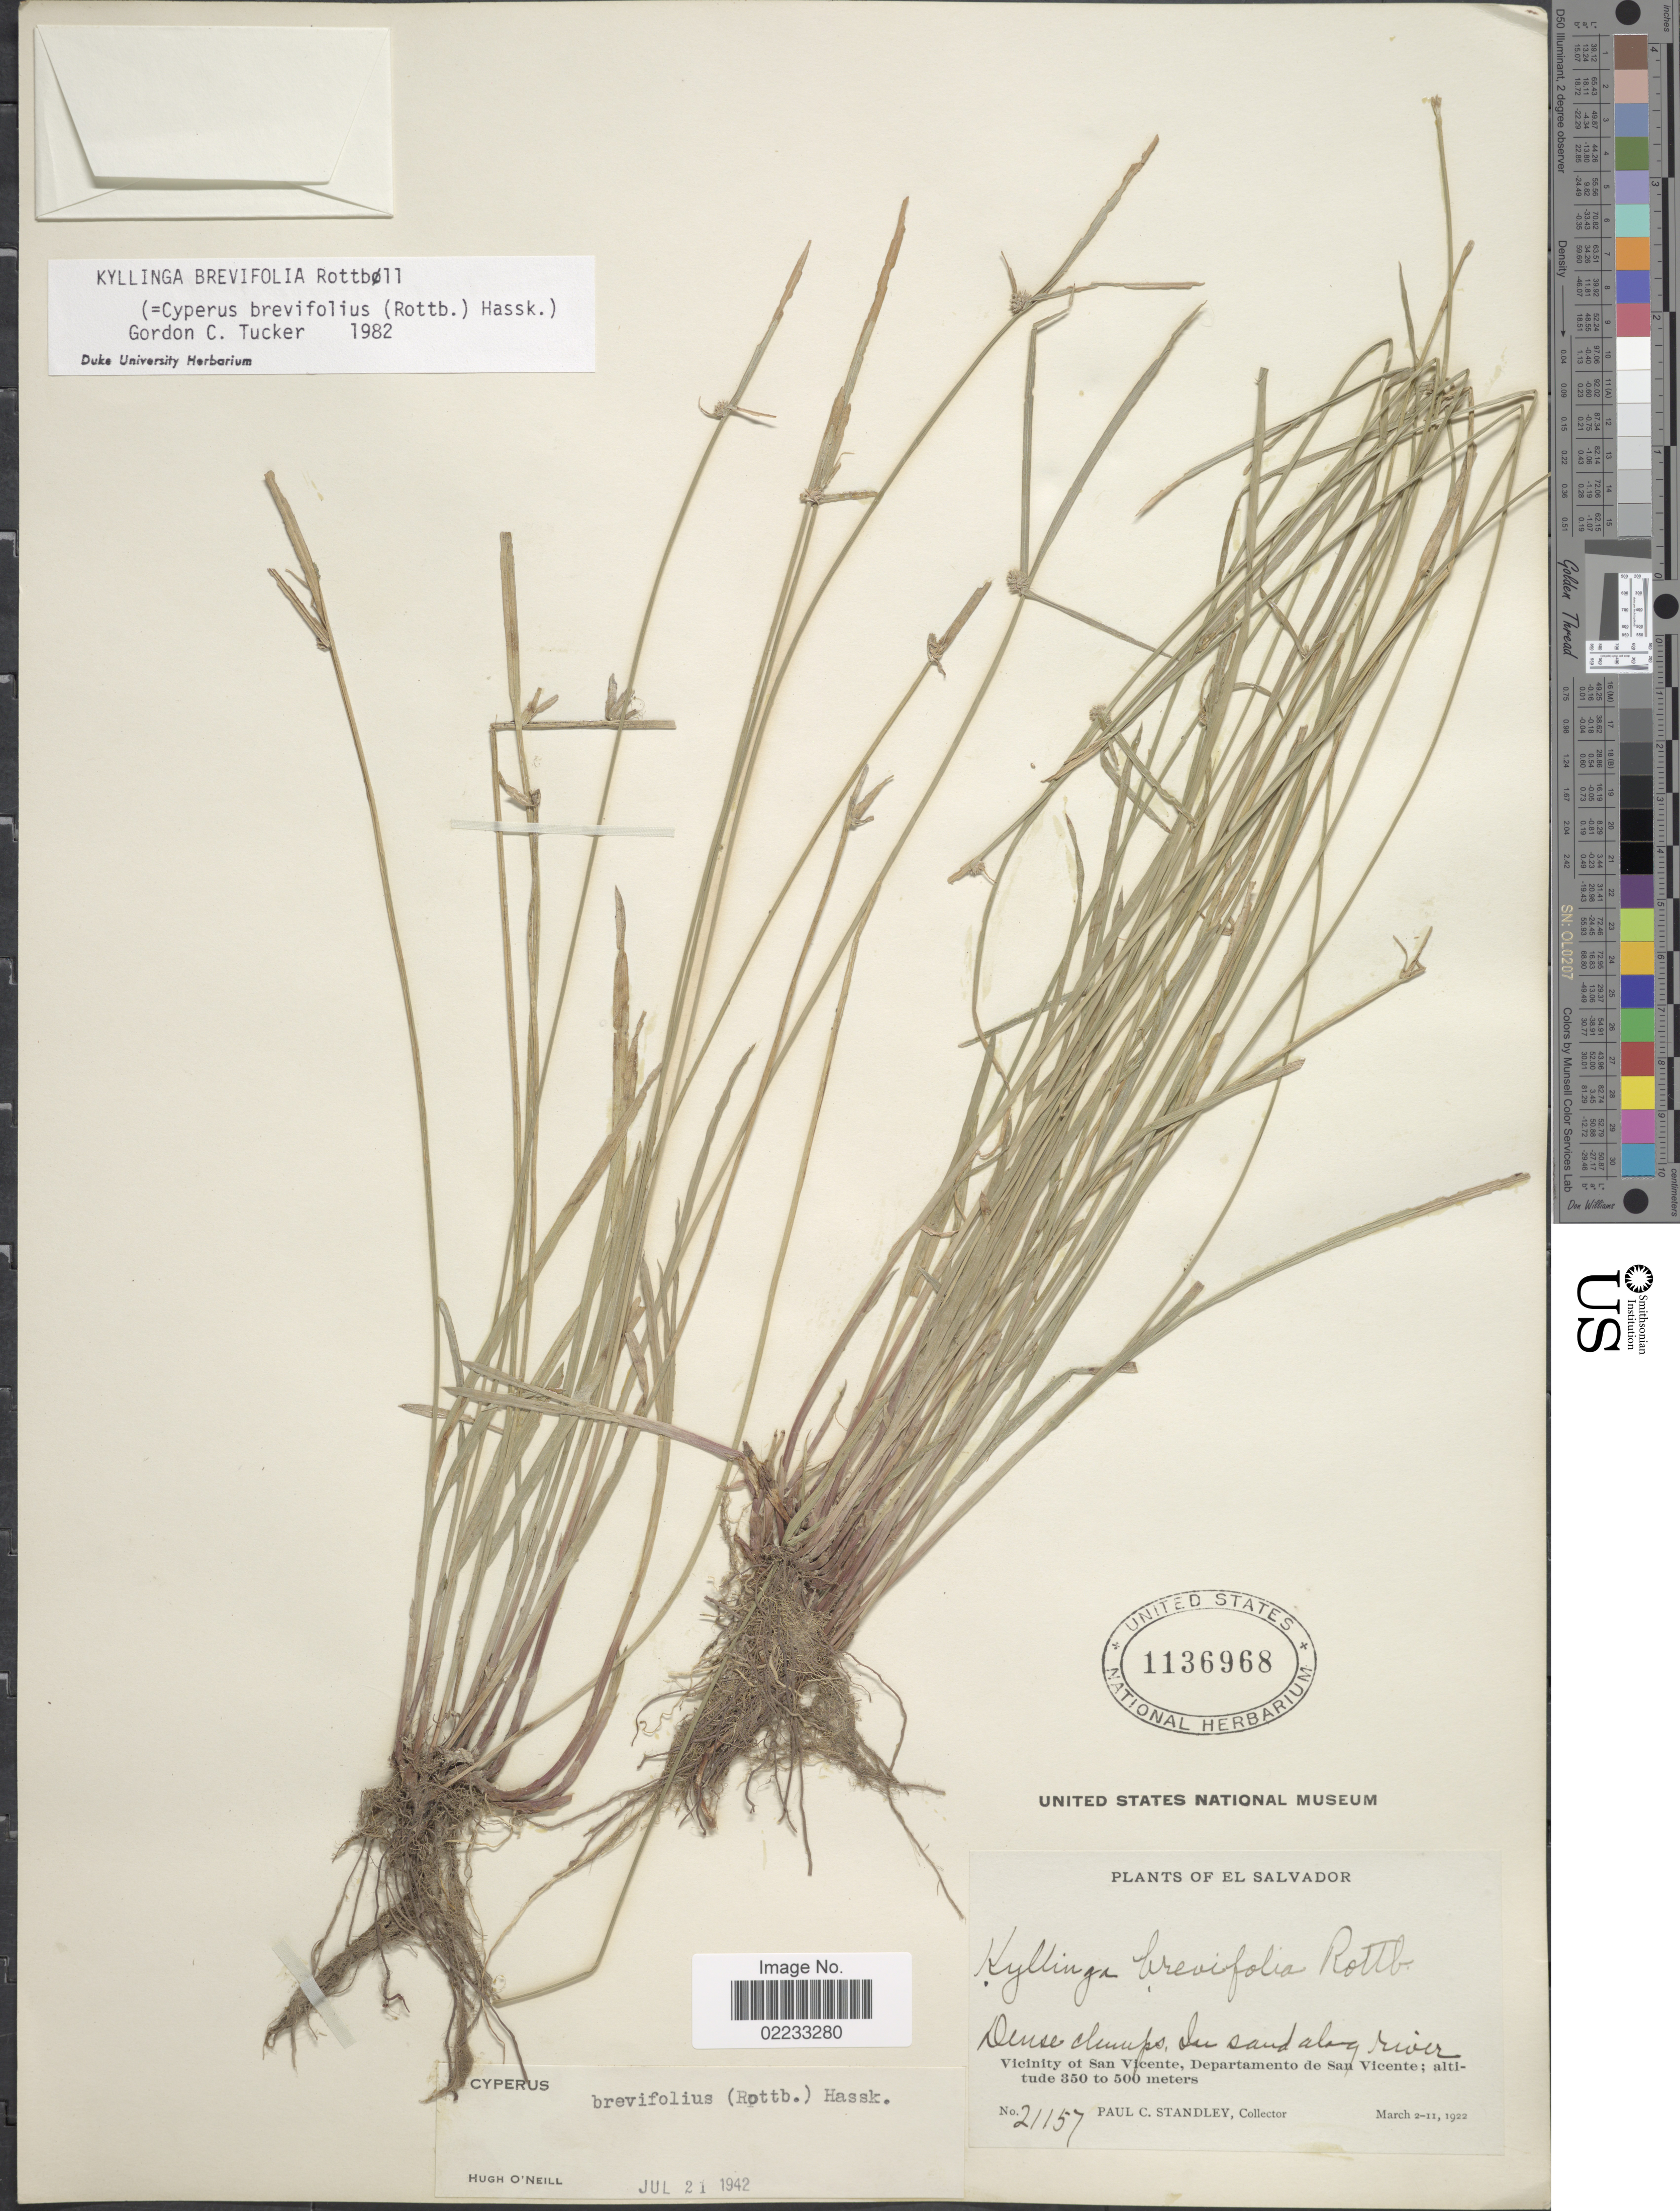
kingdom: Plantae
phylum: Tracheophyta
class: Liliopsida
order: Poales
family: Cyperaceae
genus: Cyperus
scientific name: Cyperus brevifolius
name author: (Rottb.) Hassk.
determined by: Strong, M. T., (US), Smithsonian Institution - National Museum of Natural History (UNITED STATES)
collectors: P. C. Standley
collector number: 21157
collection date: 1922-03-02/1922-03-11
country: El Salvador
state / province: San Vincente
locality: In sand along river, Vicinity of San Vicente, Departamento de San Vicente.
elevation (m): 350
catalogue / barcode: US 1136968